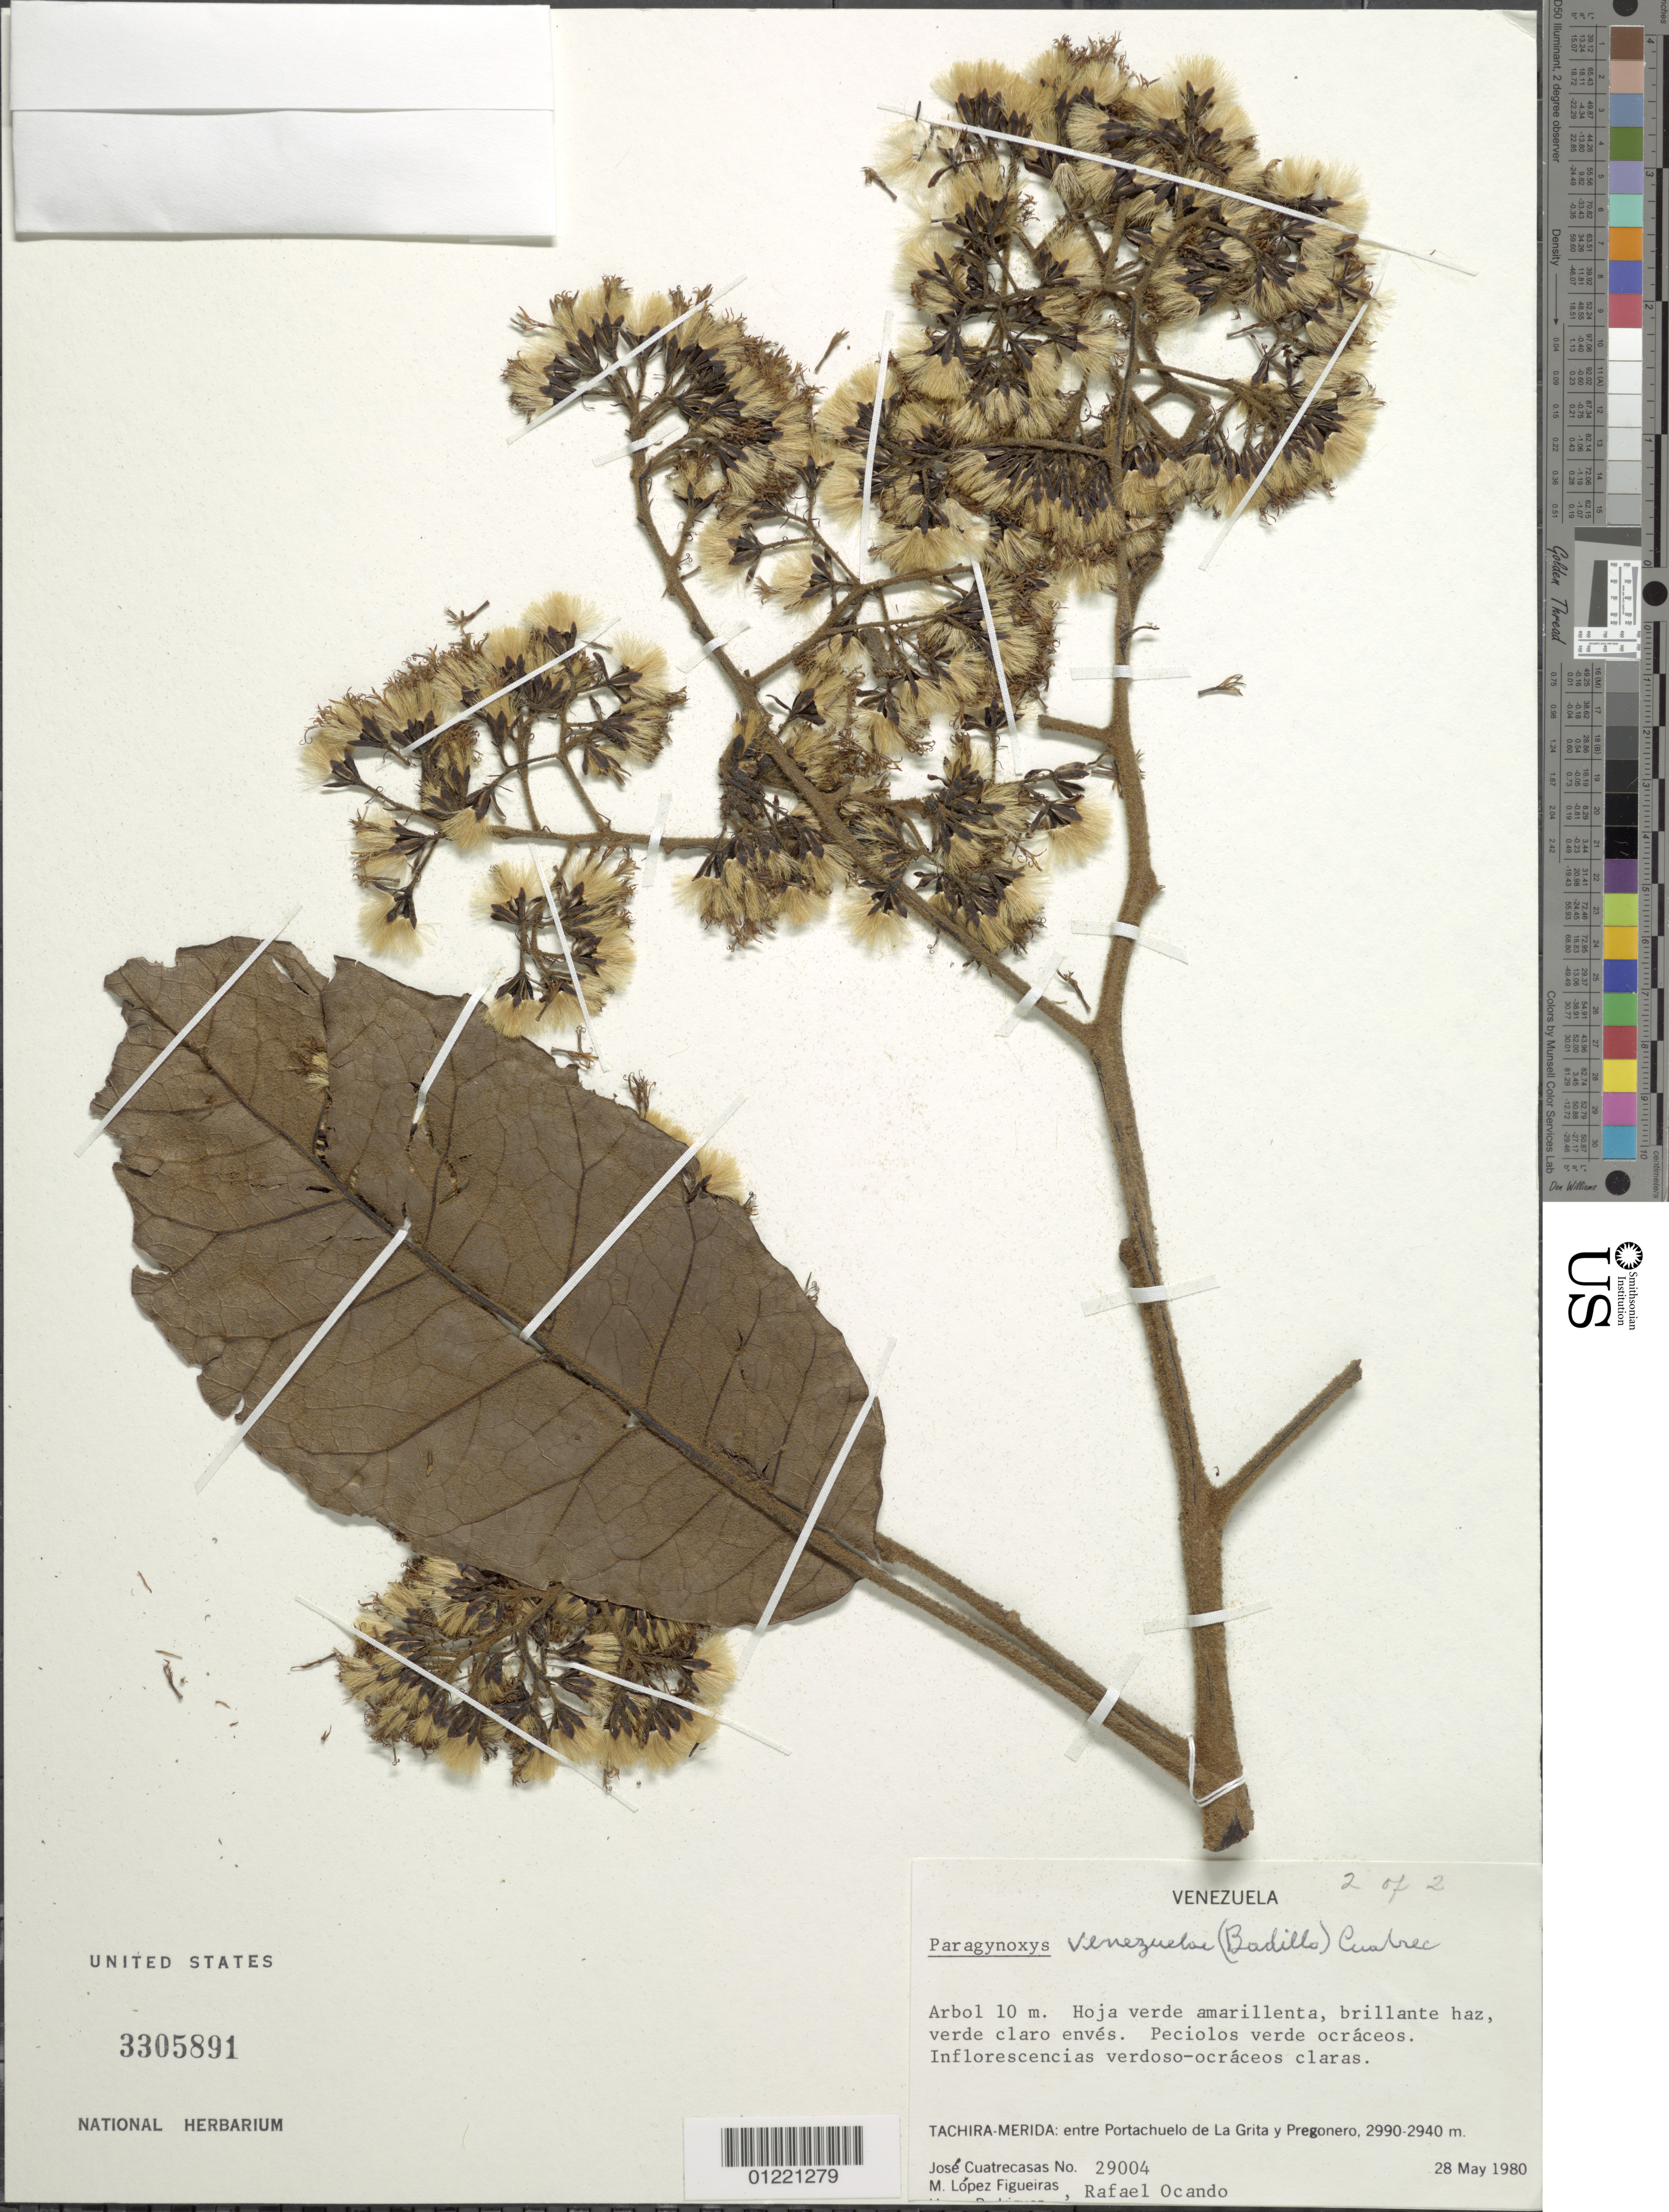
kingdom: Plantae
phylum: Tracheophyta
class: Magnoliopsida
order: Asterales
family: Asteraceae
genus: Paragynoxys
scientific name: Paragynoxys venezuelae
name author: (V.M. Badillo) Cuatrec.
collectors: J. Cuatrecasas, M. López Figueiras & R. Ocando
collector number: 29004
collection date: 1980-05-28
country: Venezuela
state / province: Táchira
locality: Tachira-Merida: entre Portachuelo de La Grita y Pregonero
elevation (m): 2940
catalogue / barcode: US 3305891